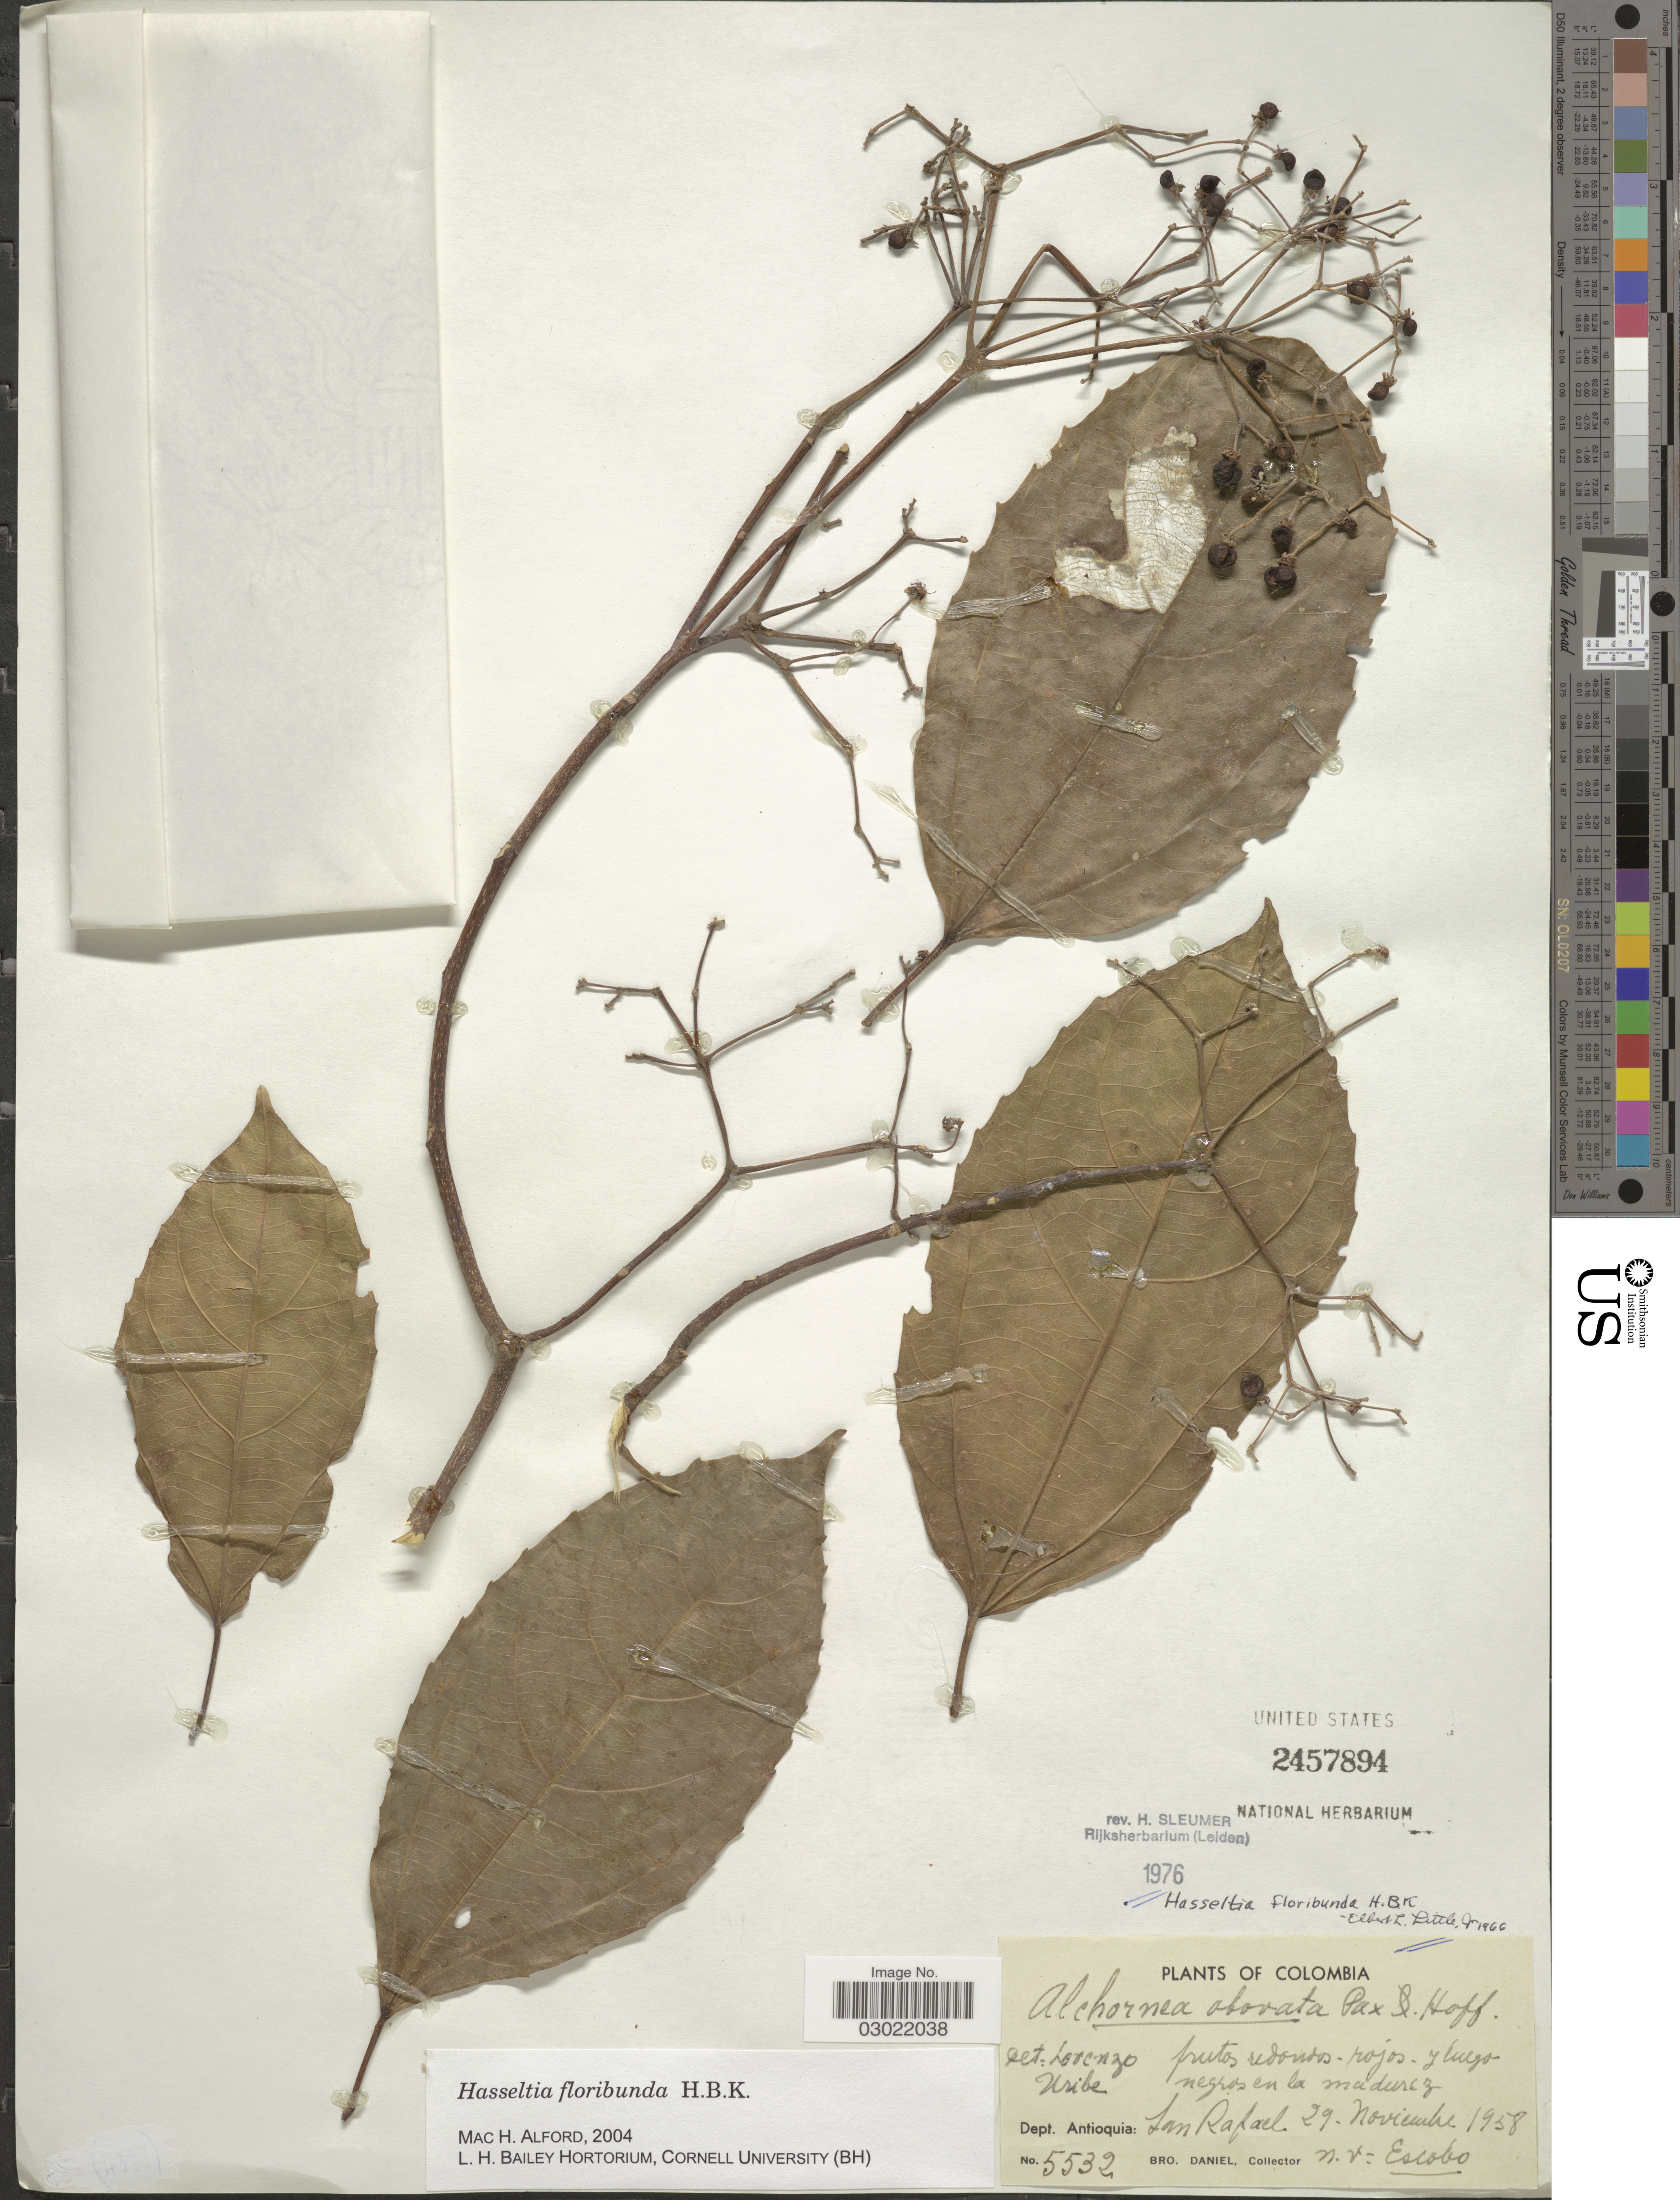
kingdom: Plantae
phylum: Tracheophyta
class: Magnoliopsida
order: Malpighiales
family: Salicaceae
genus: Hasseltia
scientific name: Hasseltia floribunda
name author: Kunth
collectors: Bro. Daniel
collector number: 5532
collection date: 1958-11-29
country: Colombia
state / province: Antioquia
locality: Dept. Antioquia: San Rafael.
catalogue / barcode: US 2457894